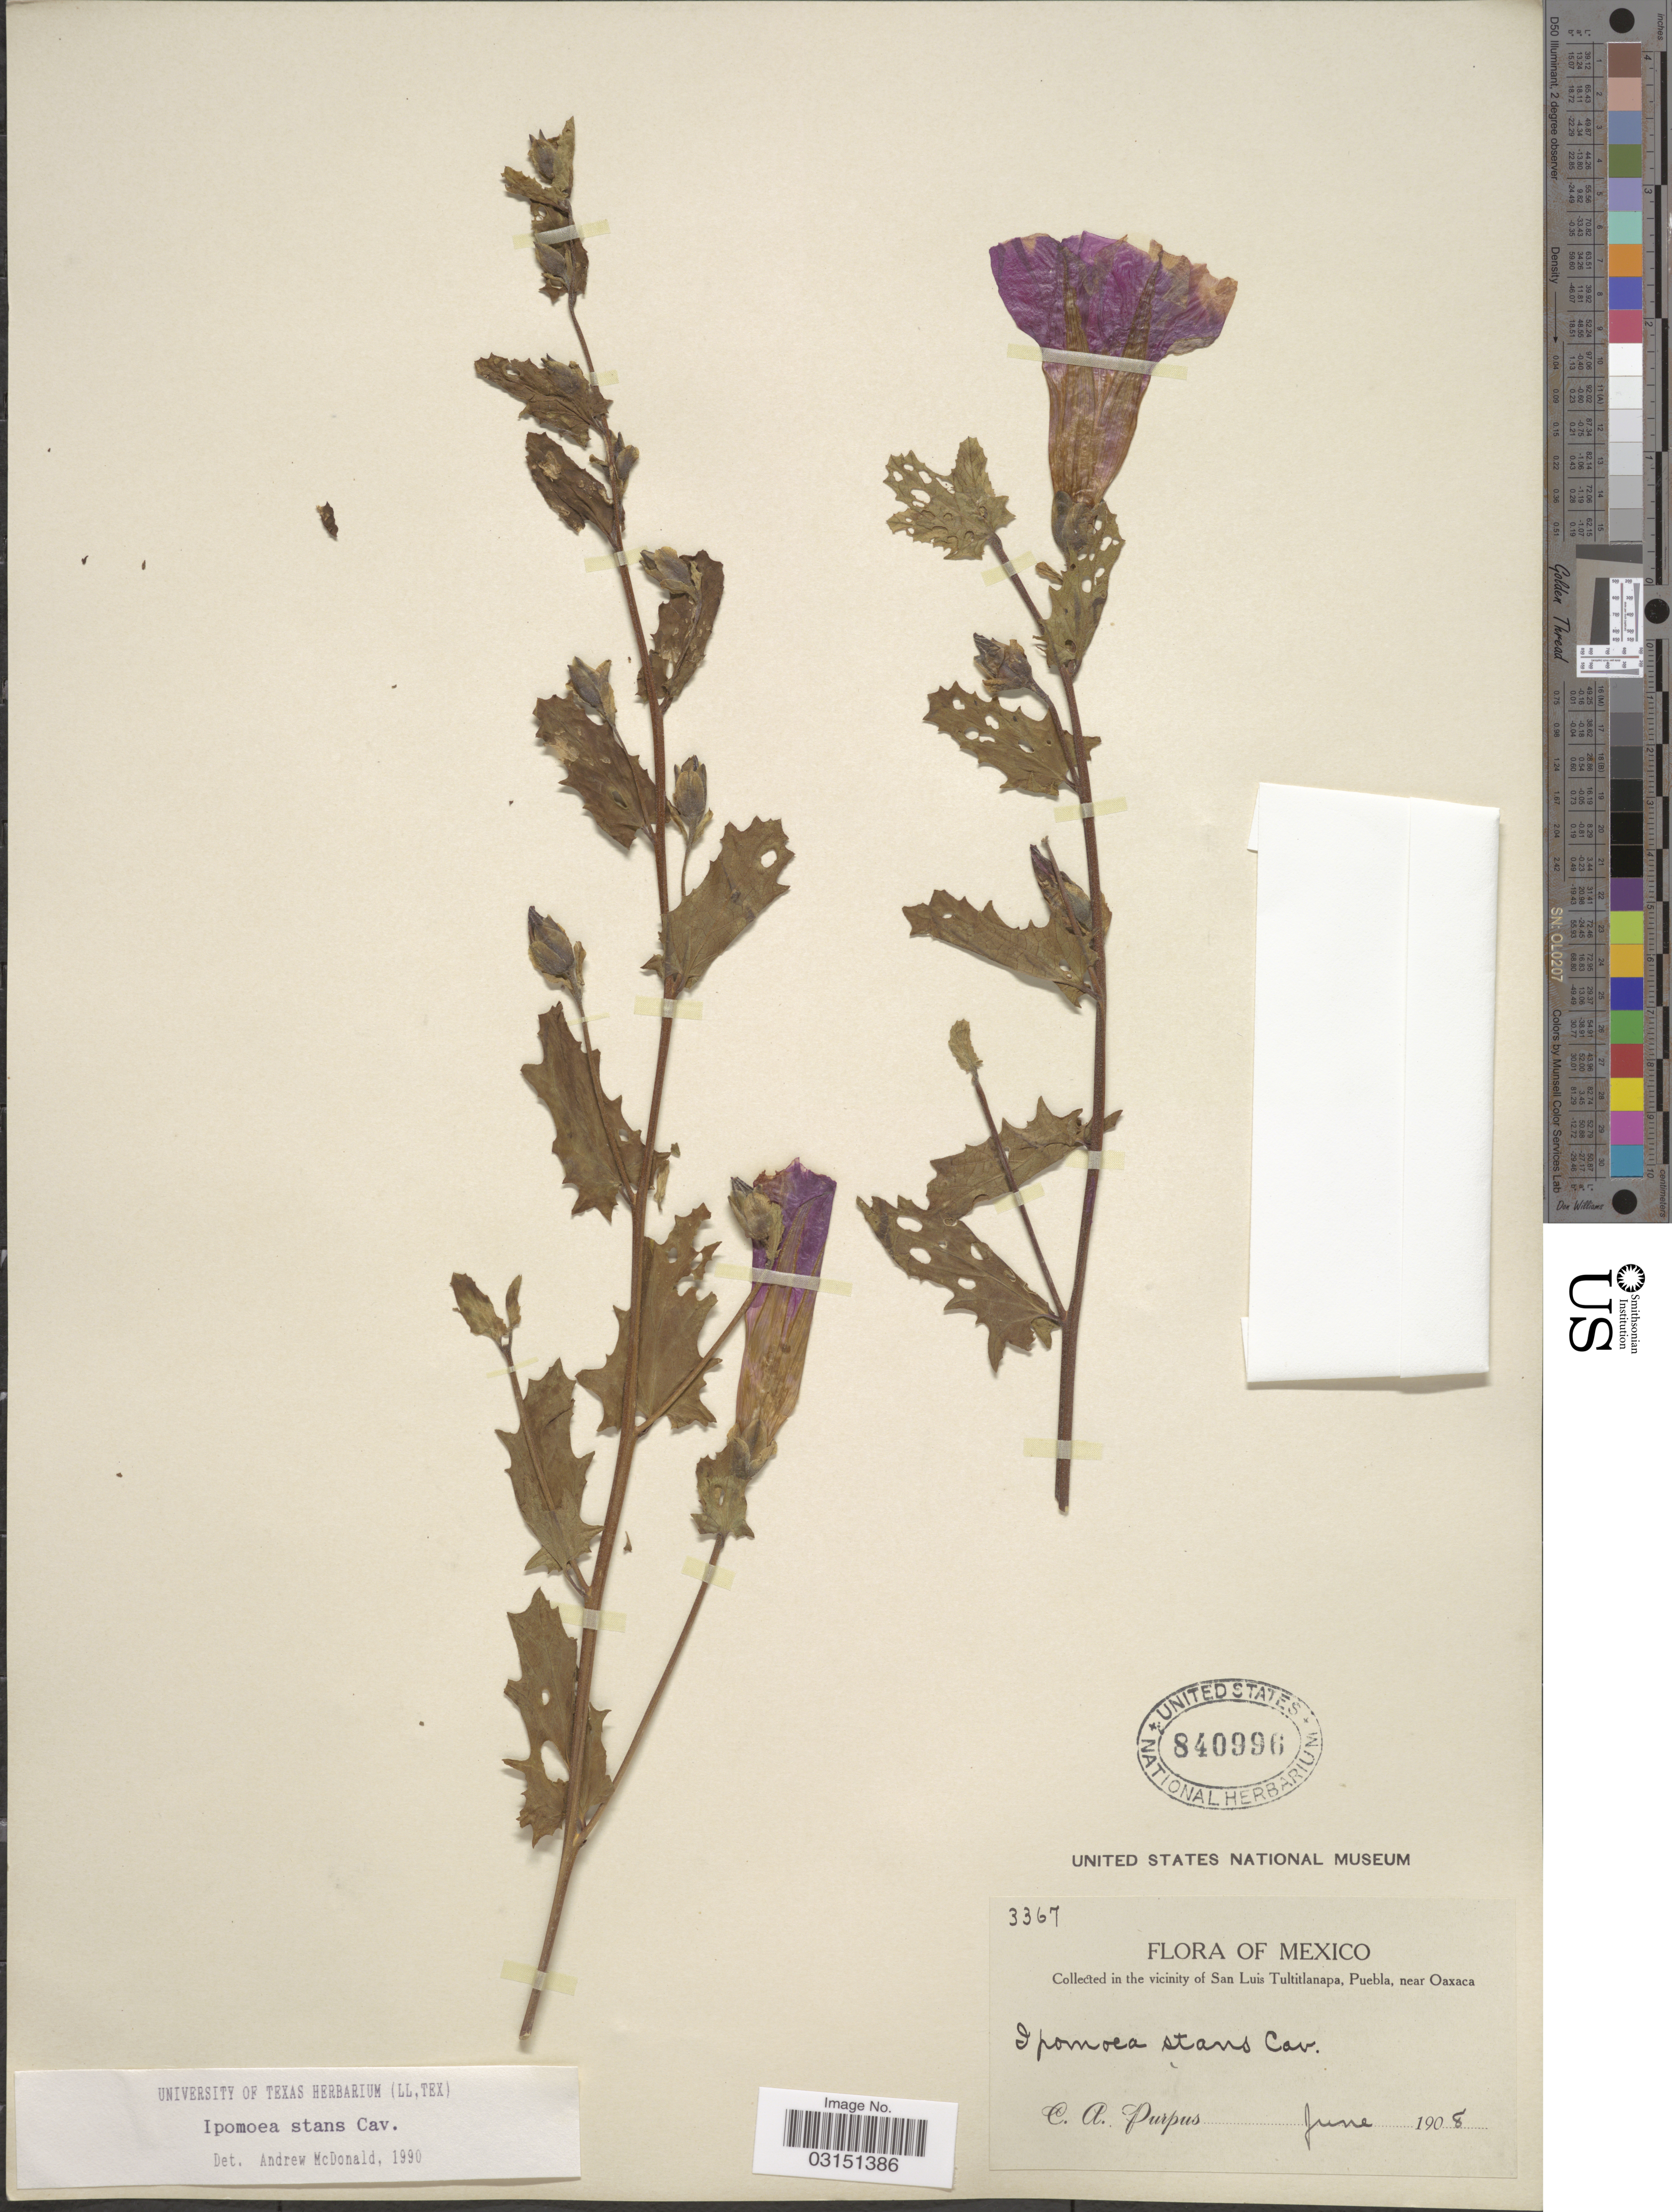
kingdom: Plantae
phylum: Tracheophyta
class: Magnoliopsida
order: Solanales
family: Convolvulaceae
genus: Ipomoea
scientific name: Ipomoea stans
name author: Cav.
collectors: C. A. Purpus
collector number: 3367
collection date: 1908-06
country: Mexico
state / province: Puebla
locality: Vicinity of San Luis Tultitlanapa, Puebla, near Oaxaca.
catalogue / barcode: US 840996